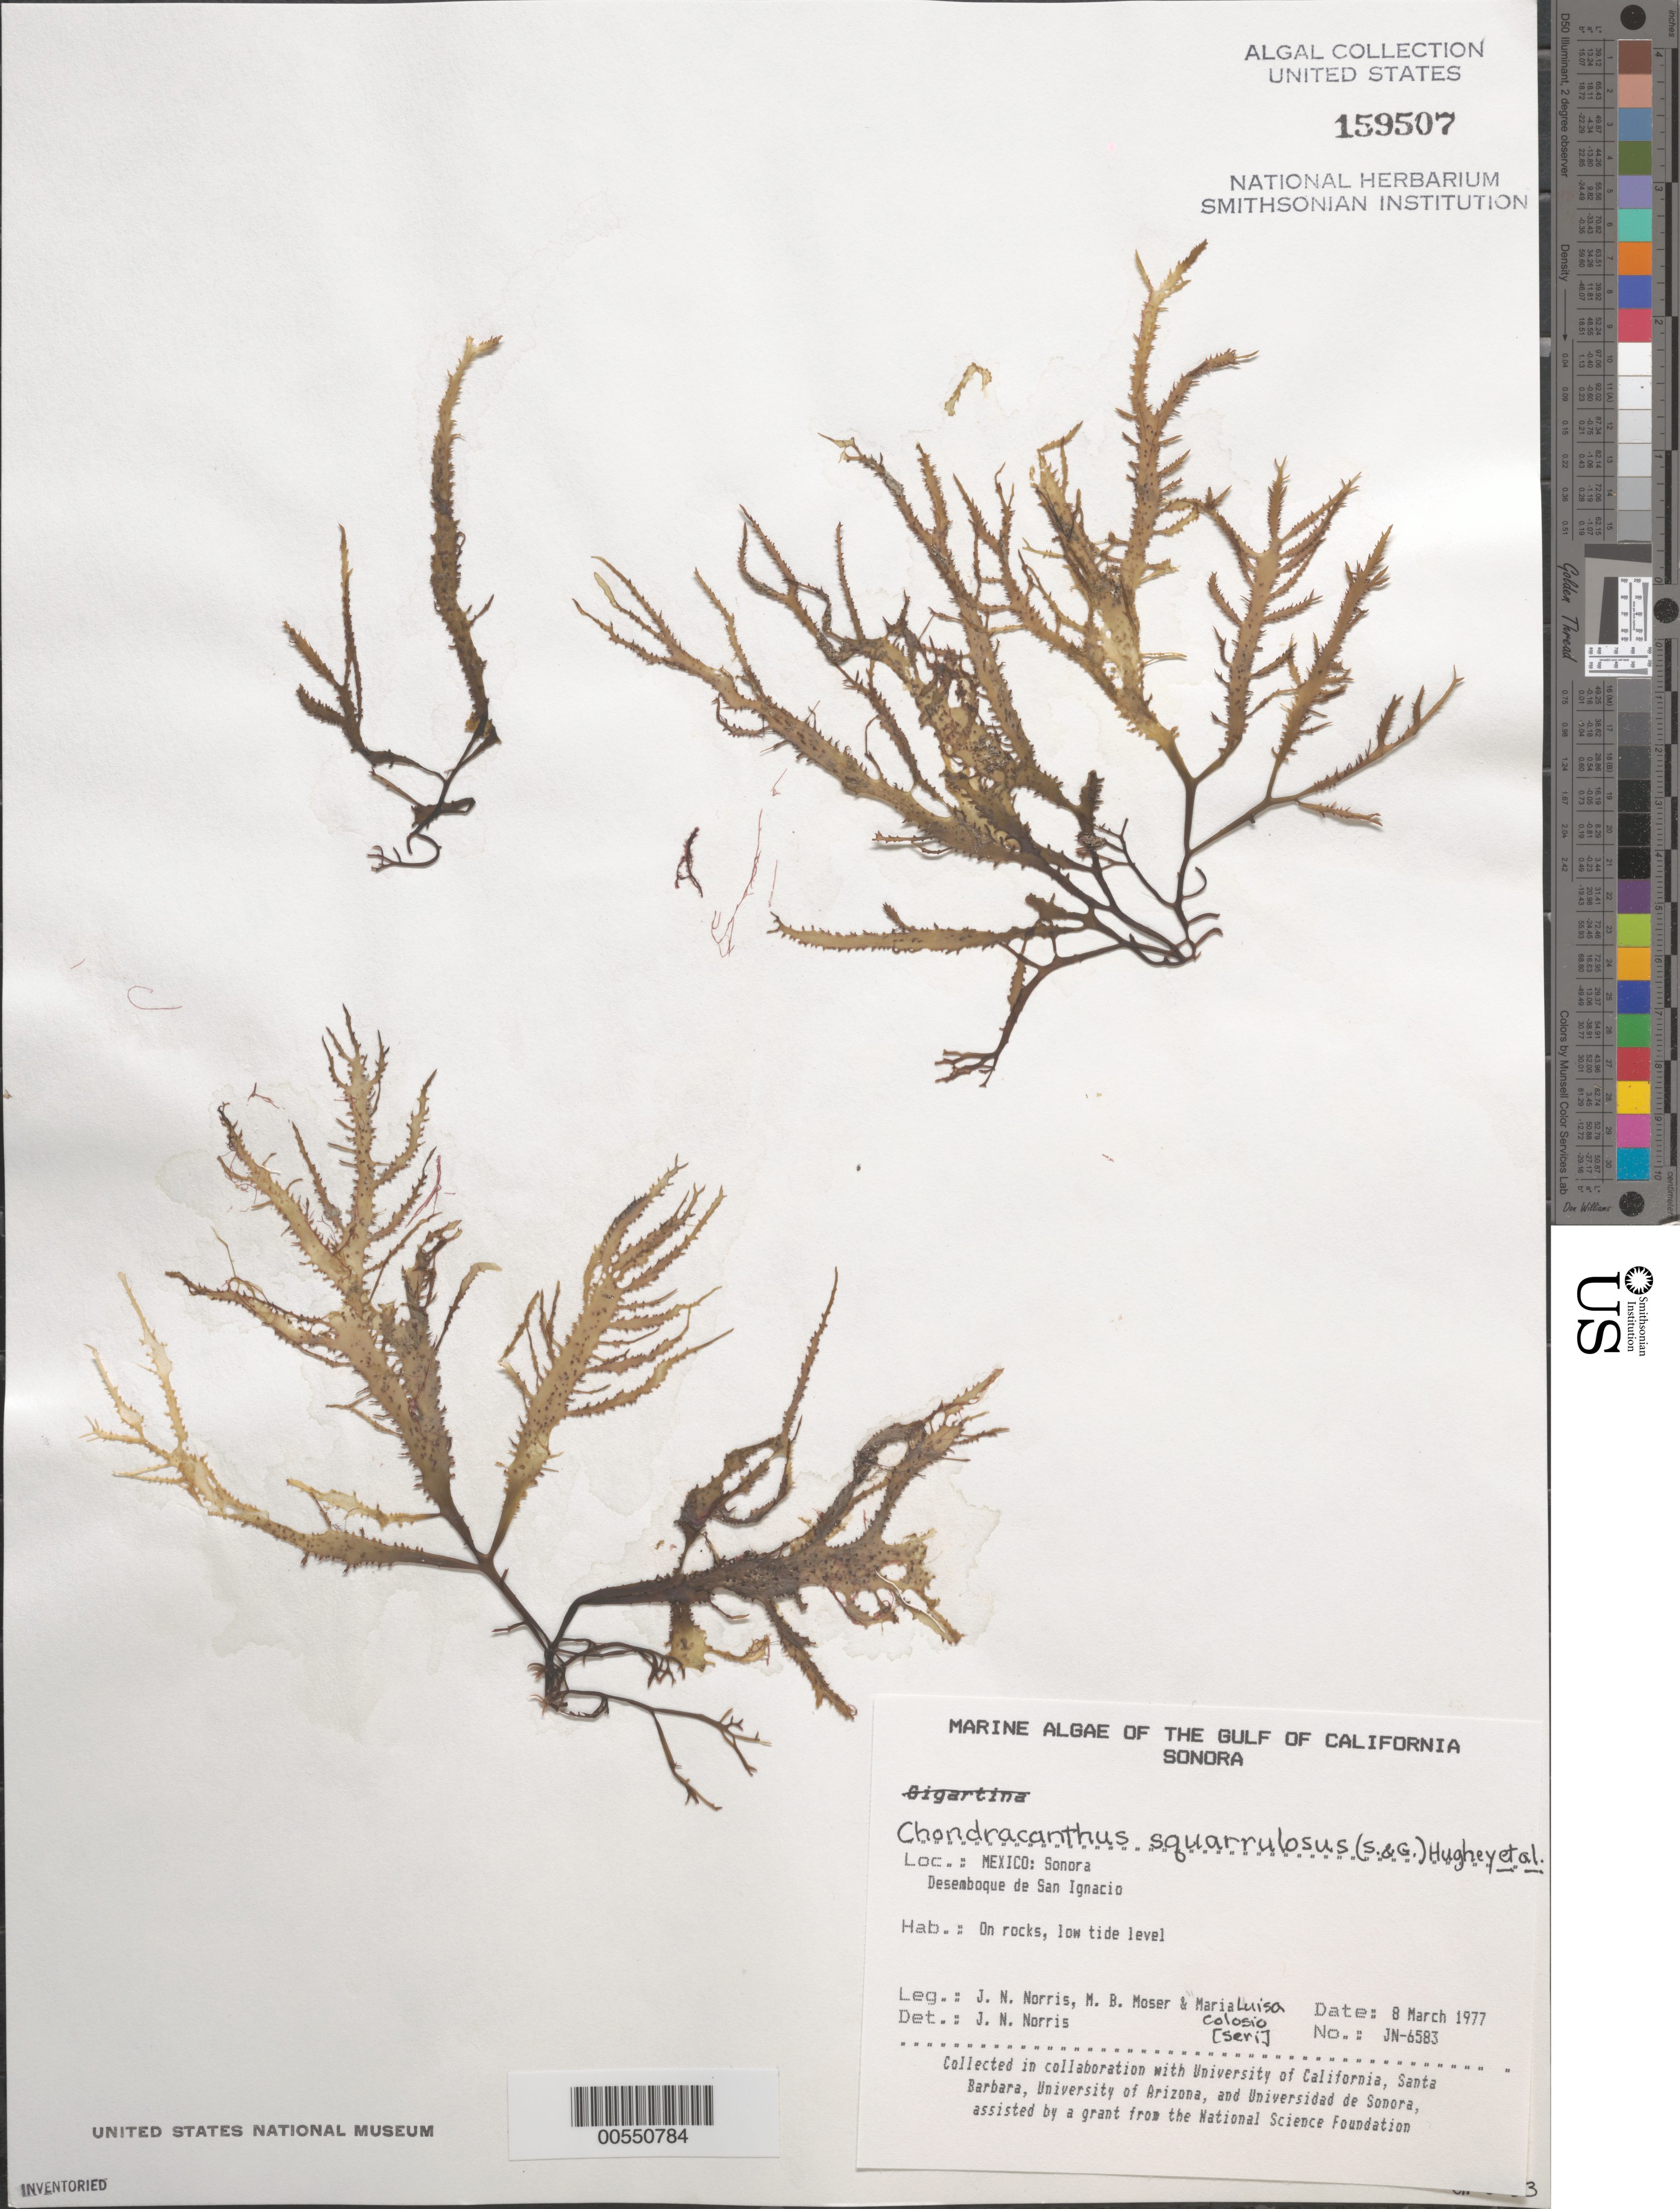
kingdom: Plantae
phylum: Rhodophyta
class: Florideophyceae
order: Gigartinales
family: Gigartinaceae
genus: Chondracanthus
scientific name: Chondracanthus squarrulosus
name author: (Setch. & N.L. Gardner) J.R. Hughey et al.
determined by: Norris, James N.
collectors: J. N. Norris, M. Moser & M. Colosio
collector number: JN-6583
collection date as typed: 08 Mar 1977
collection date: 1977-03-08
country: Mexico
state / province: Sonora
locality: Desemboque de San Ignacio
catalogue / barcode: US 159507